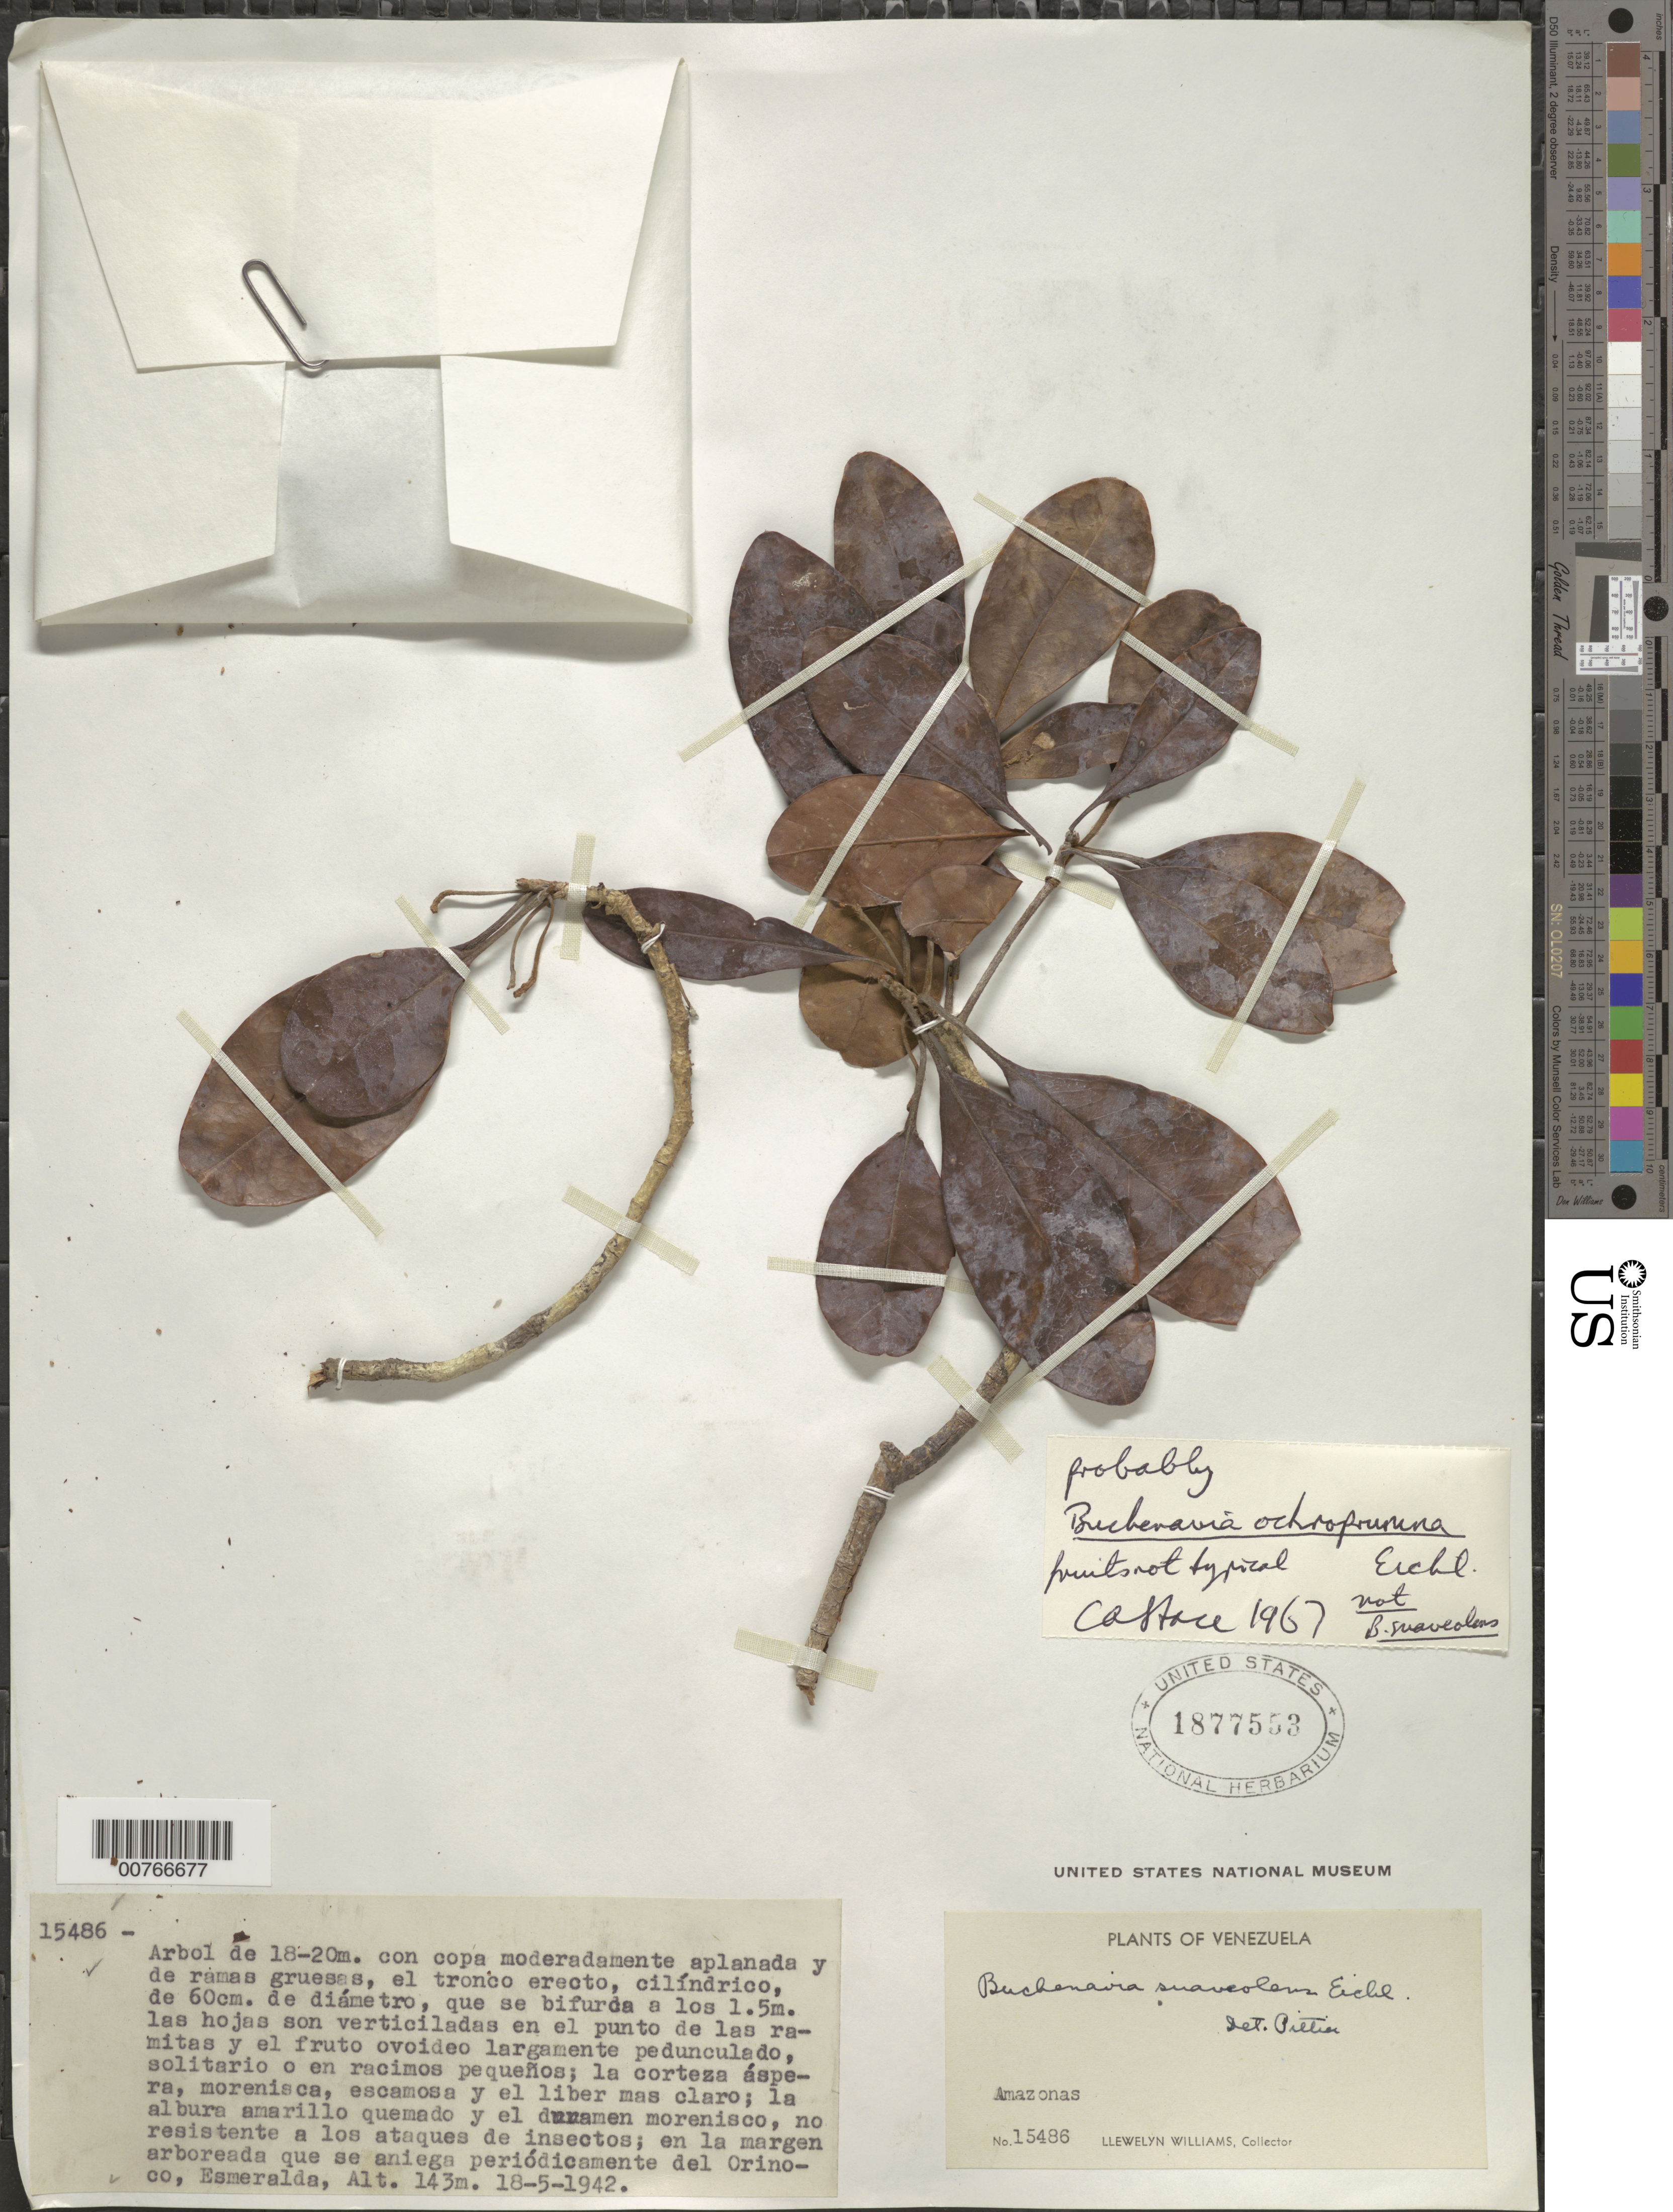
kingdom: Plantae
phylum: Tracheophyta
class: Magnoliopsida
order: Myrtales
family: Combretaceae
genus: Terminalia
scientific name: Terminalia ochroprumna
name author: (Eichler) Gere & Boatwr.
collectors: Ll. Williams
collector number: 15486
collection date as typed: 18-May-42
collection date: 1942-05-18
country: Venezuela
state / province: Amazonas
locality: Esmeralda, Alto Orinoco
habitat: Margen arboreada que se aniega periódicamente del río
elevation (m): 143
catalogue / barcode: US 1877553